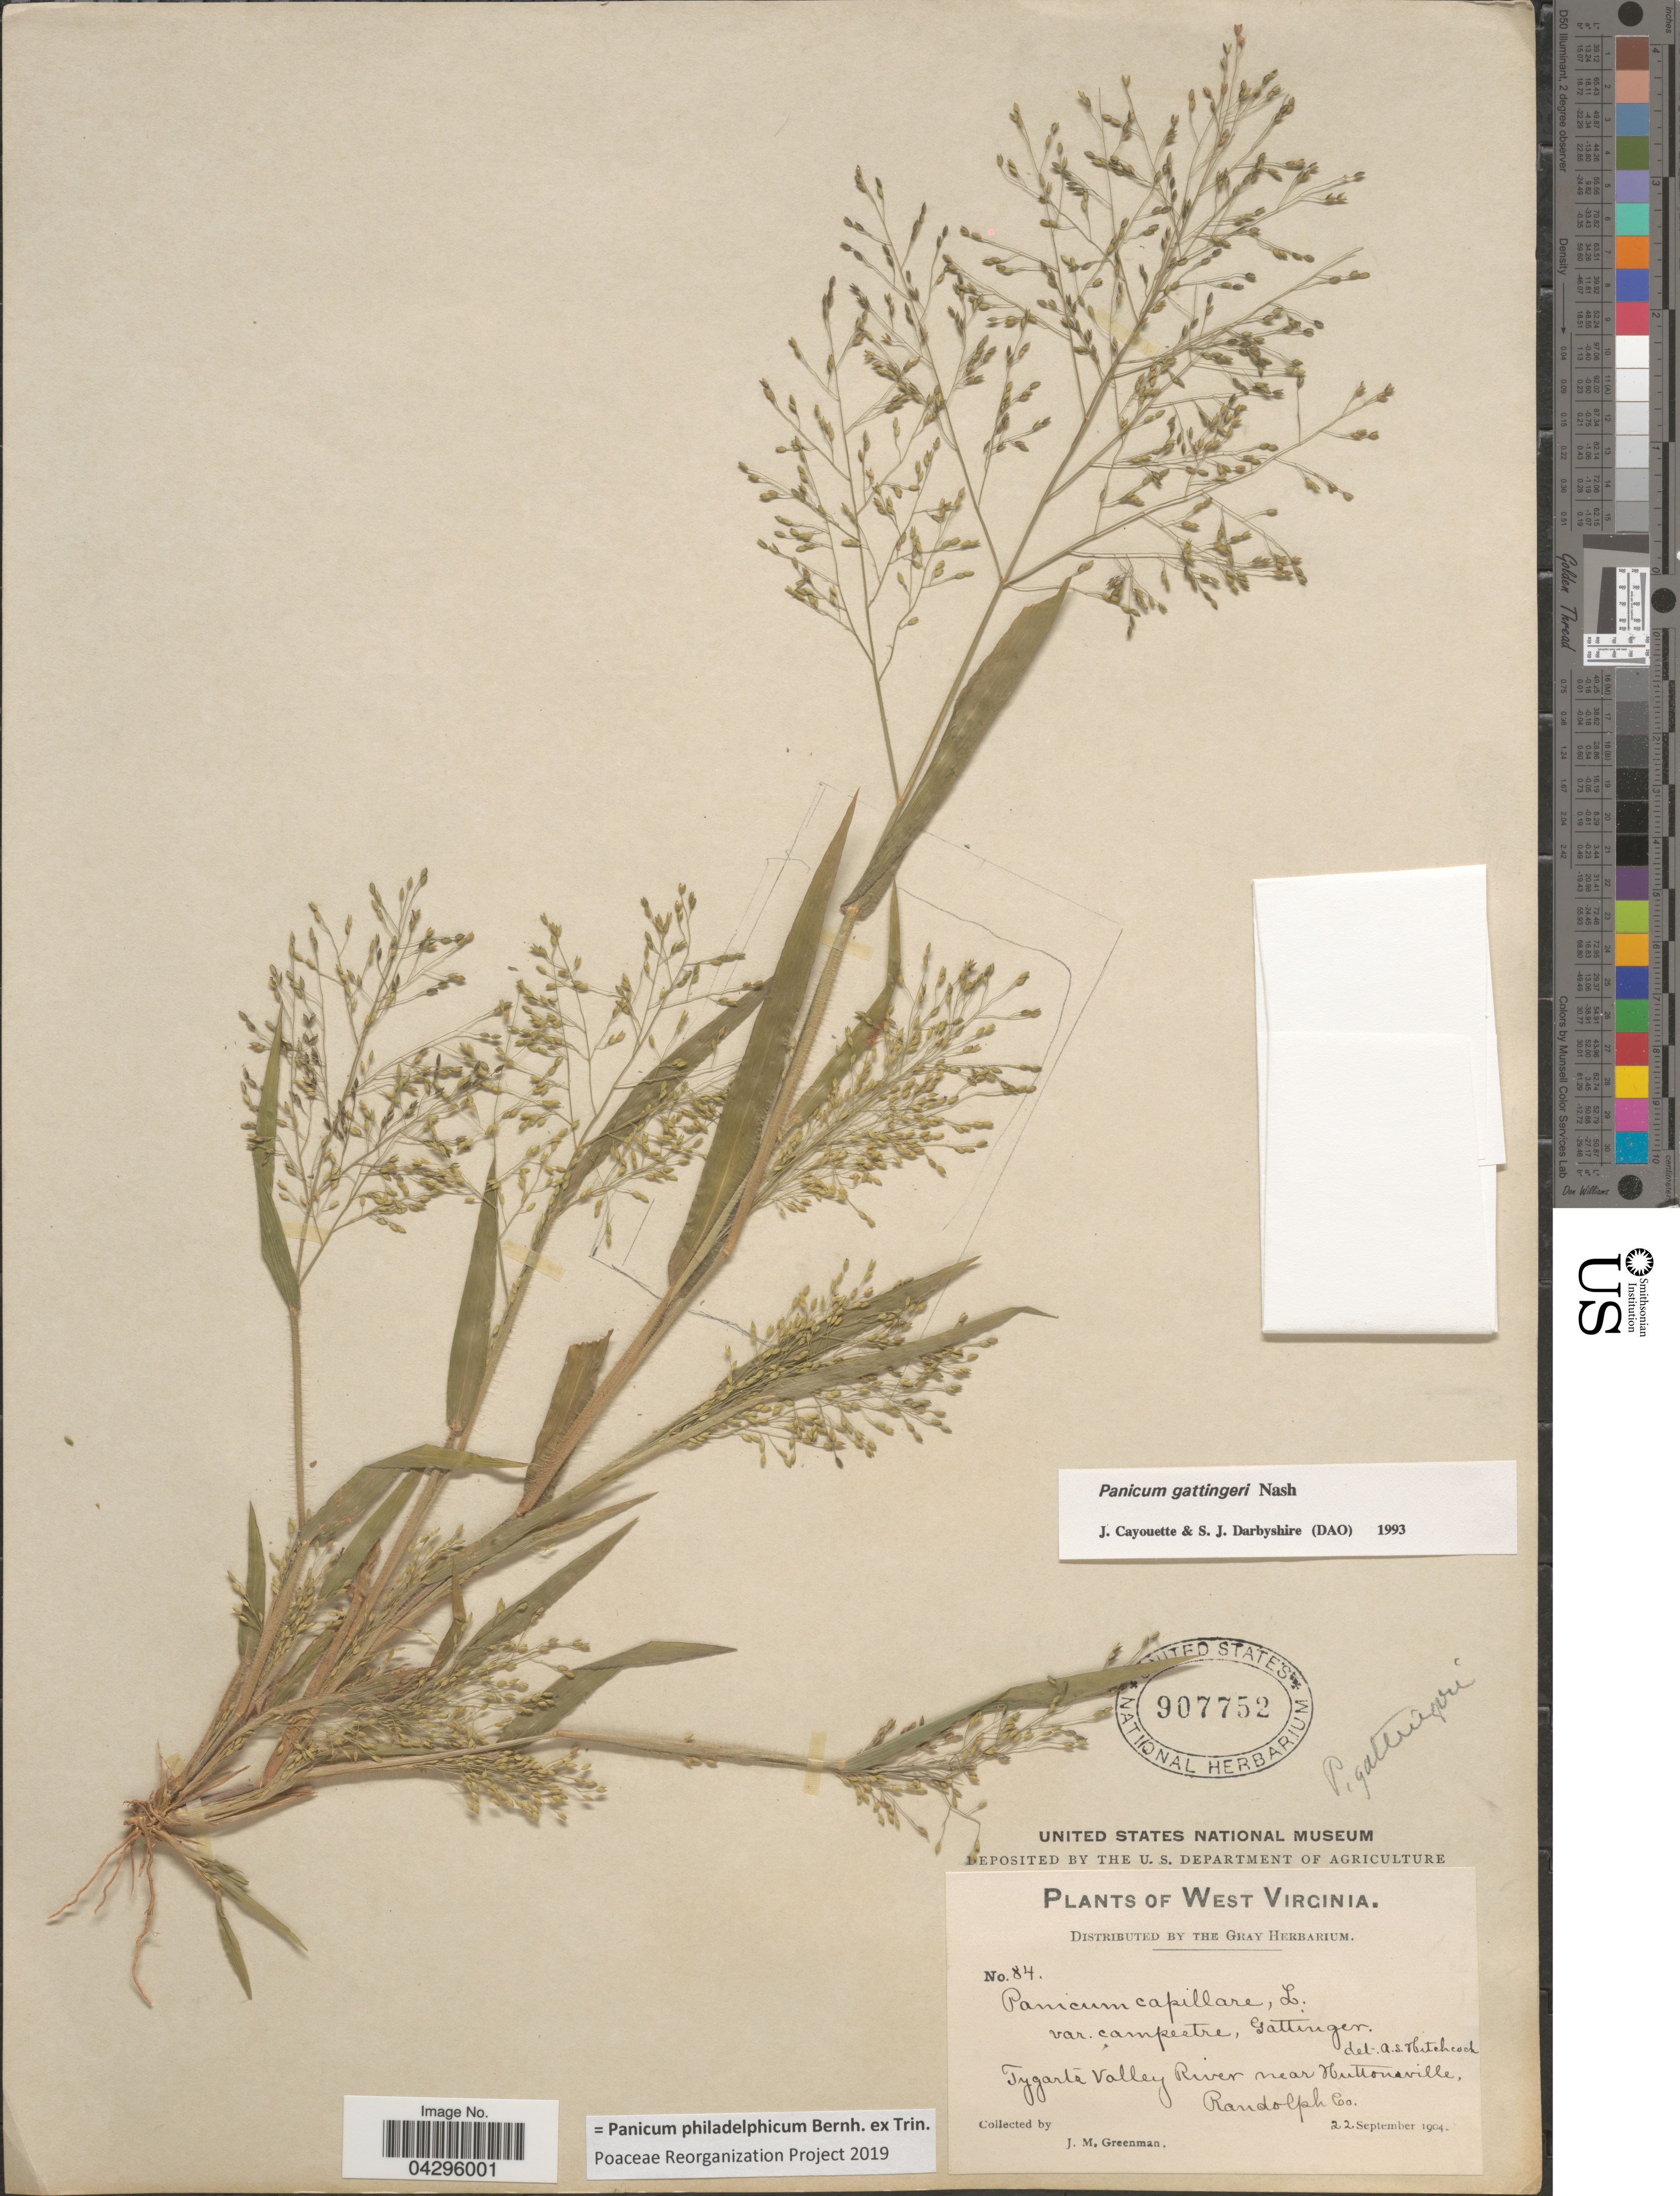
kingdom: Plantae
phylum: Tracheophyta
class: Liliopsida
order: Poales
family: Poaceae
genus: Panicum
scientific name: Panicum philadelphicum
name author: Bernh. ex Trin.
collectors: J. M. Greenman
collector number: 84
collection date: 1904-09-22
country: United States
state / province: West Virginia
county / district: Randolph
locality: Tygarts Valley River near Huttonsville. Randolph Co.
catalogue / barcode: US 907752